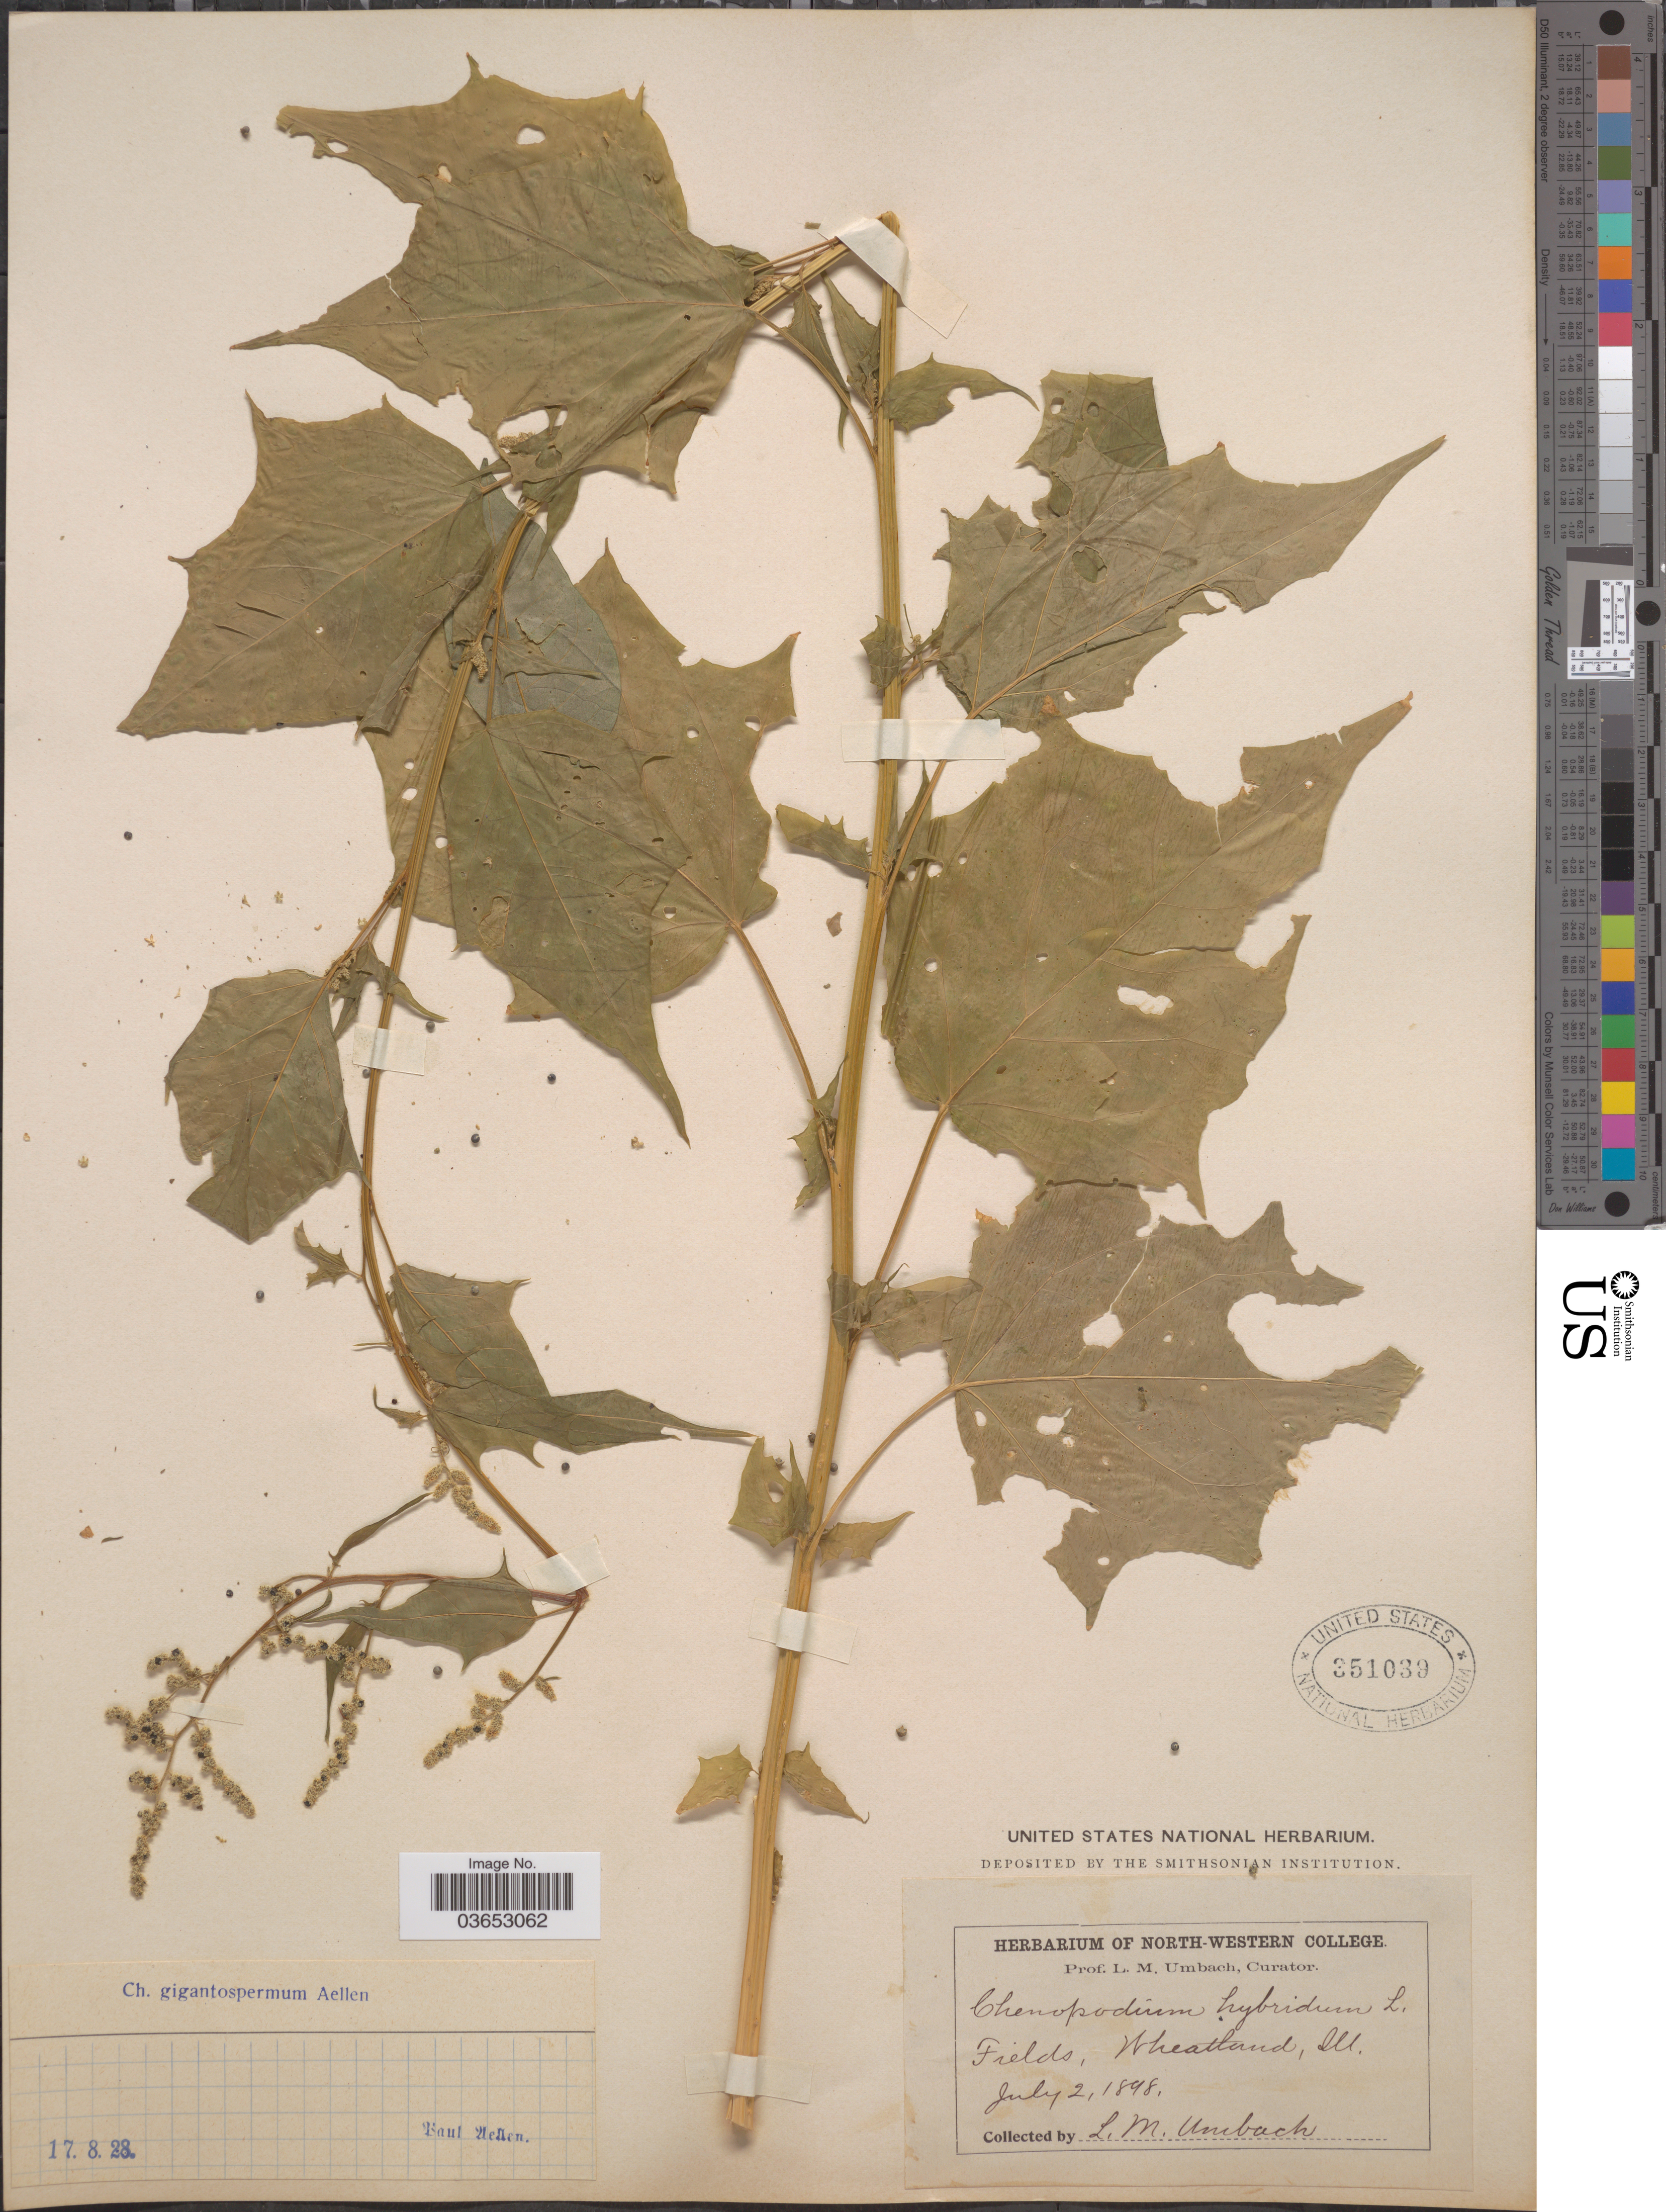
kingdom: Plantae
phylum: Tracheophyta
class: Magnoliopsida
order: Caryophyllales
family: Amaranthaceae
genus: Chenopodium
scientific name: Chenopodium gigantospermum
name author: Aellen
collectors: L. M. Umbach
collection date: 1898-07-02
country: United States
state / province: Illinois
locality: Fields. Wheatland.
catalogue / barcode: US 351039